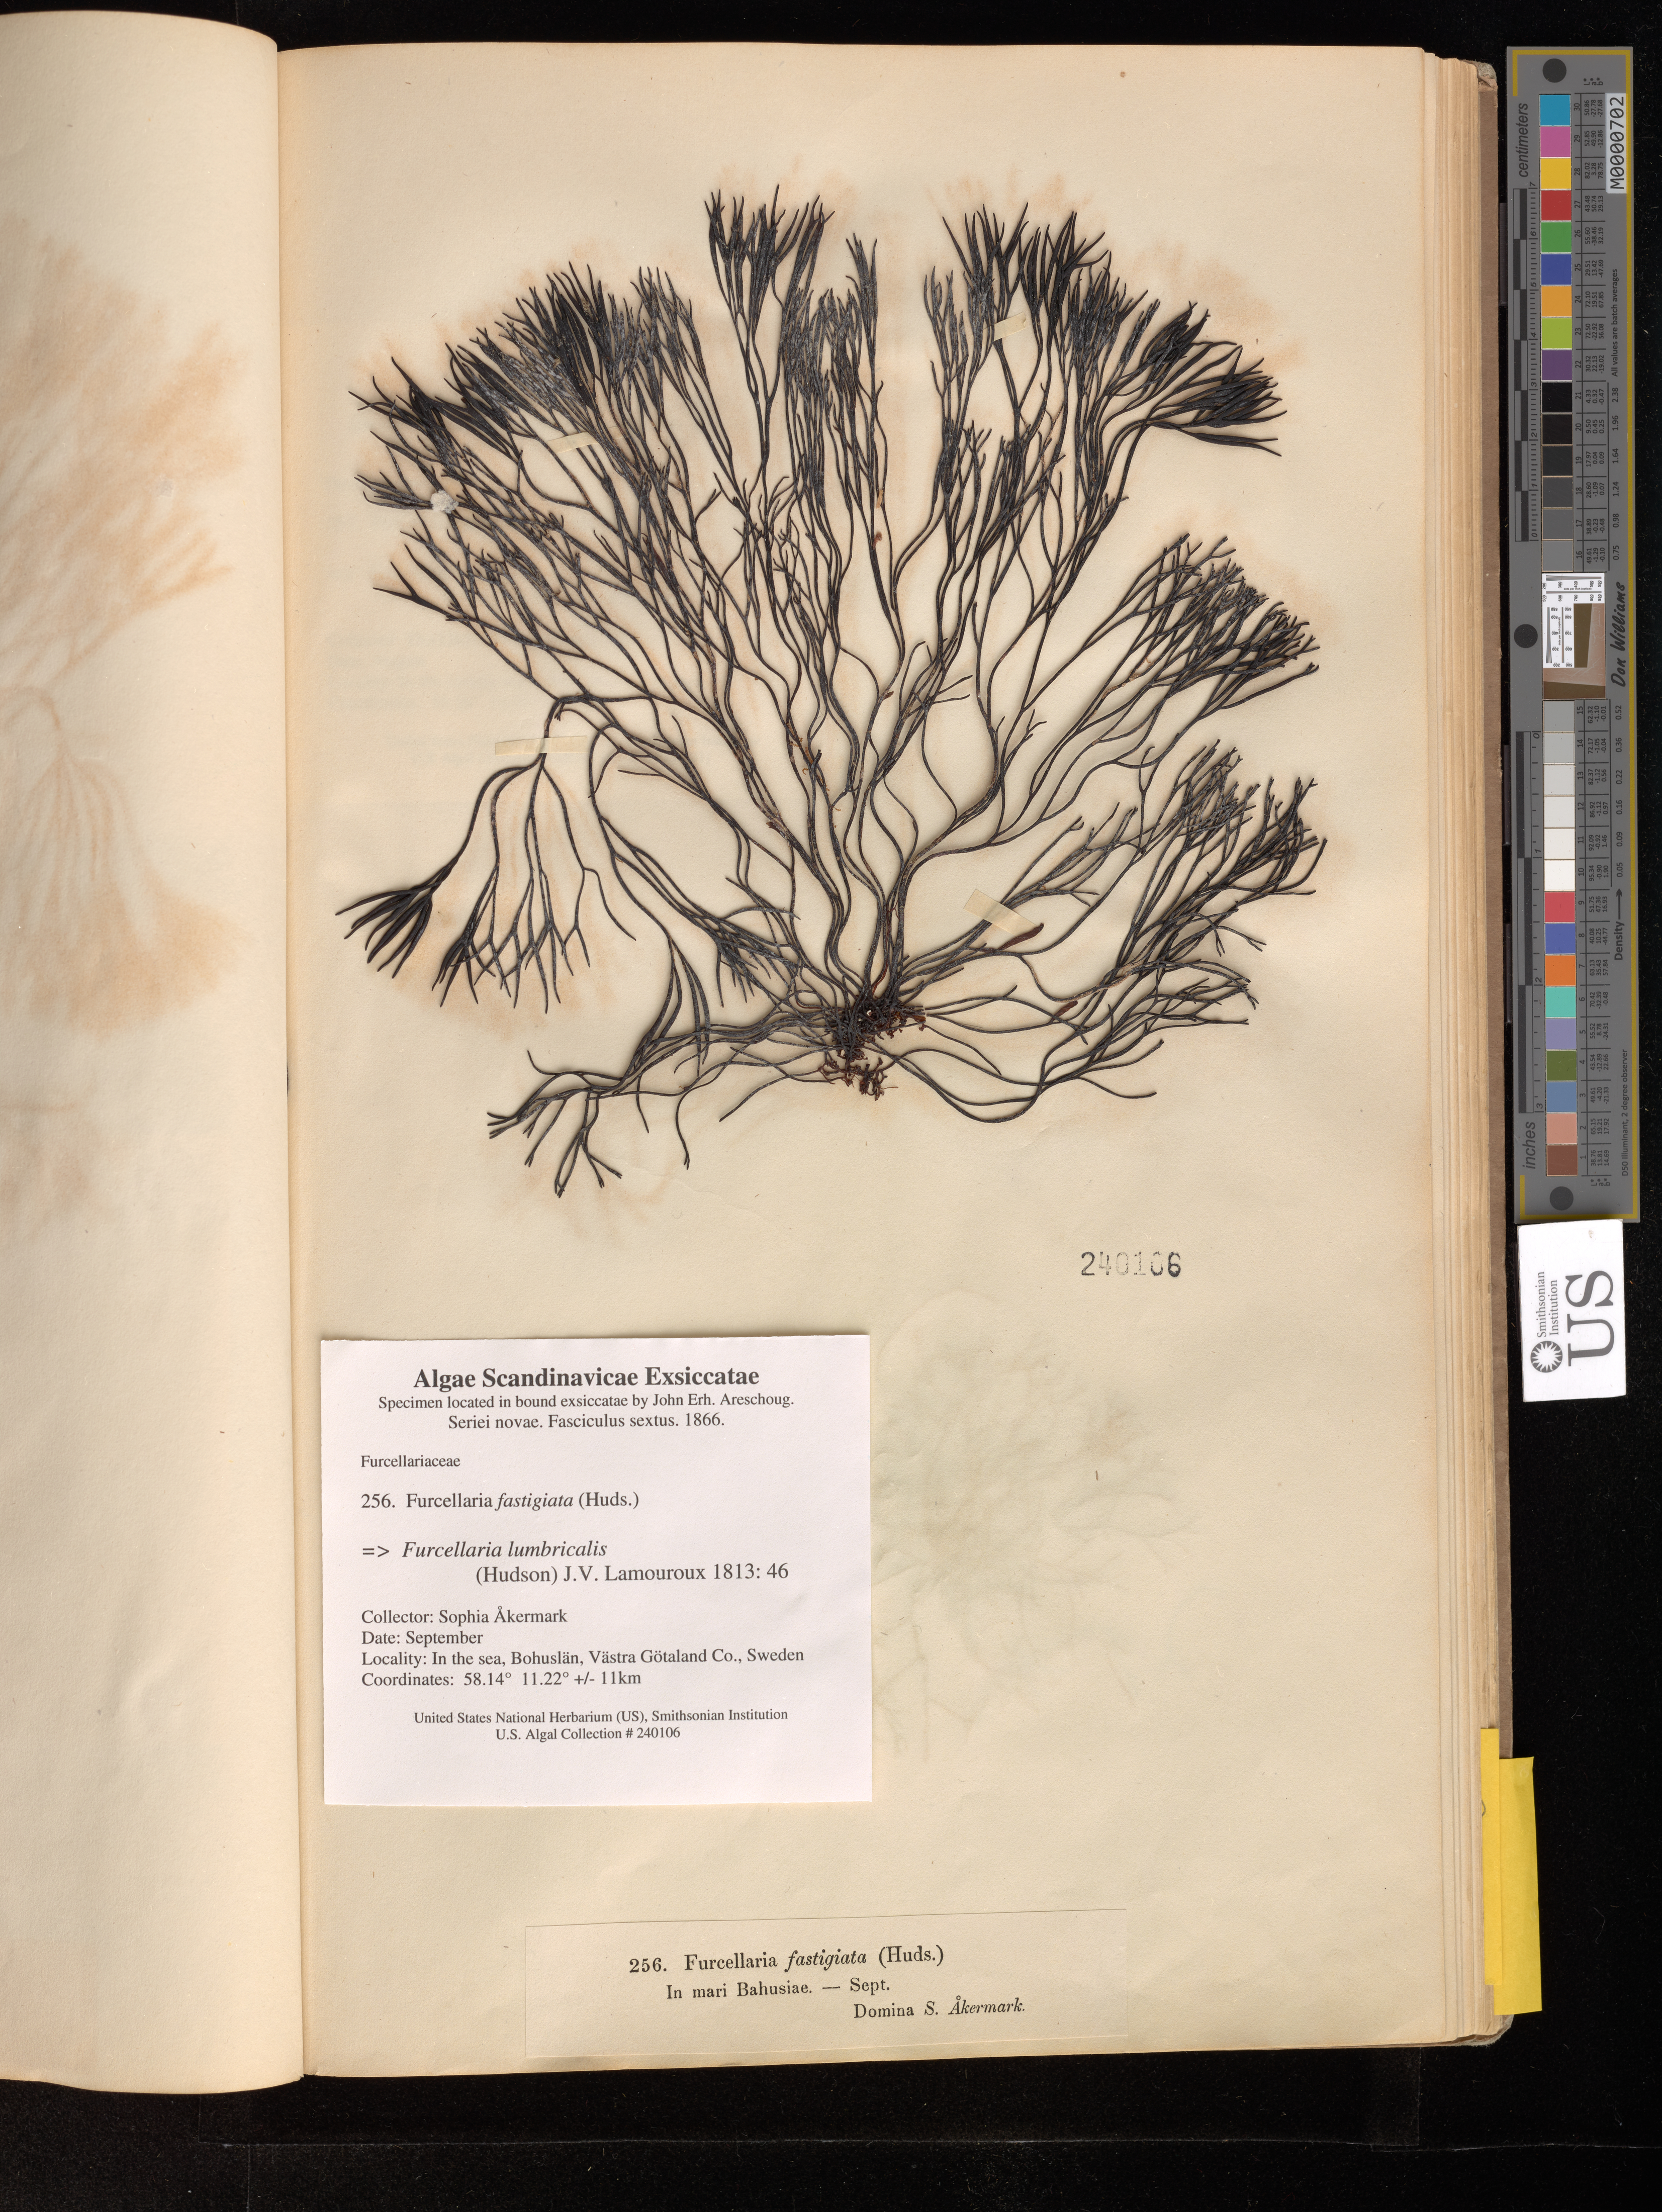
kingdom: Plantae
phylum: Rhodophyta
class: Florideophyceae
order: Gigartinales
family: Furcellariaceae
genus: Furcellaria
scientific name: Furcellaria lumbricalis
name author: (Hudson) J.V.Lamouroux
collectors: S. Akermark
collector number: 256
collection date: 1866-09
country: Sweden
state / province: Västra Götaland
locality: Bohuslan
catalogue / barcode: US 240106